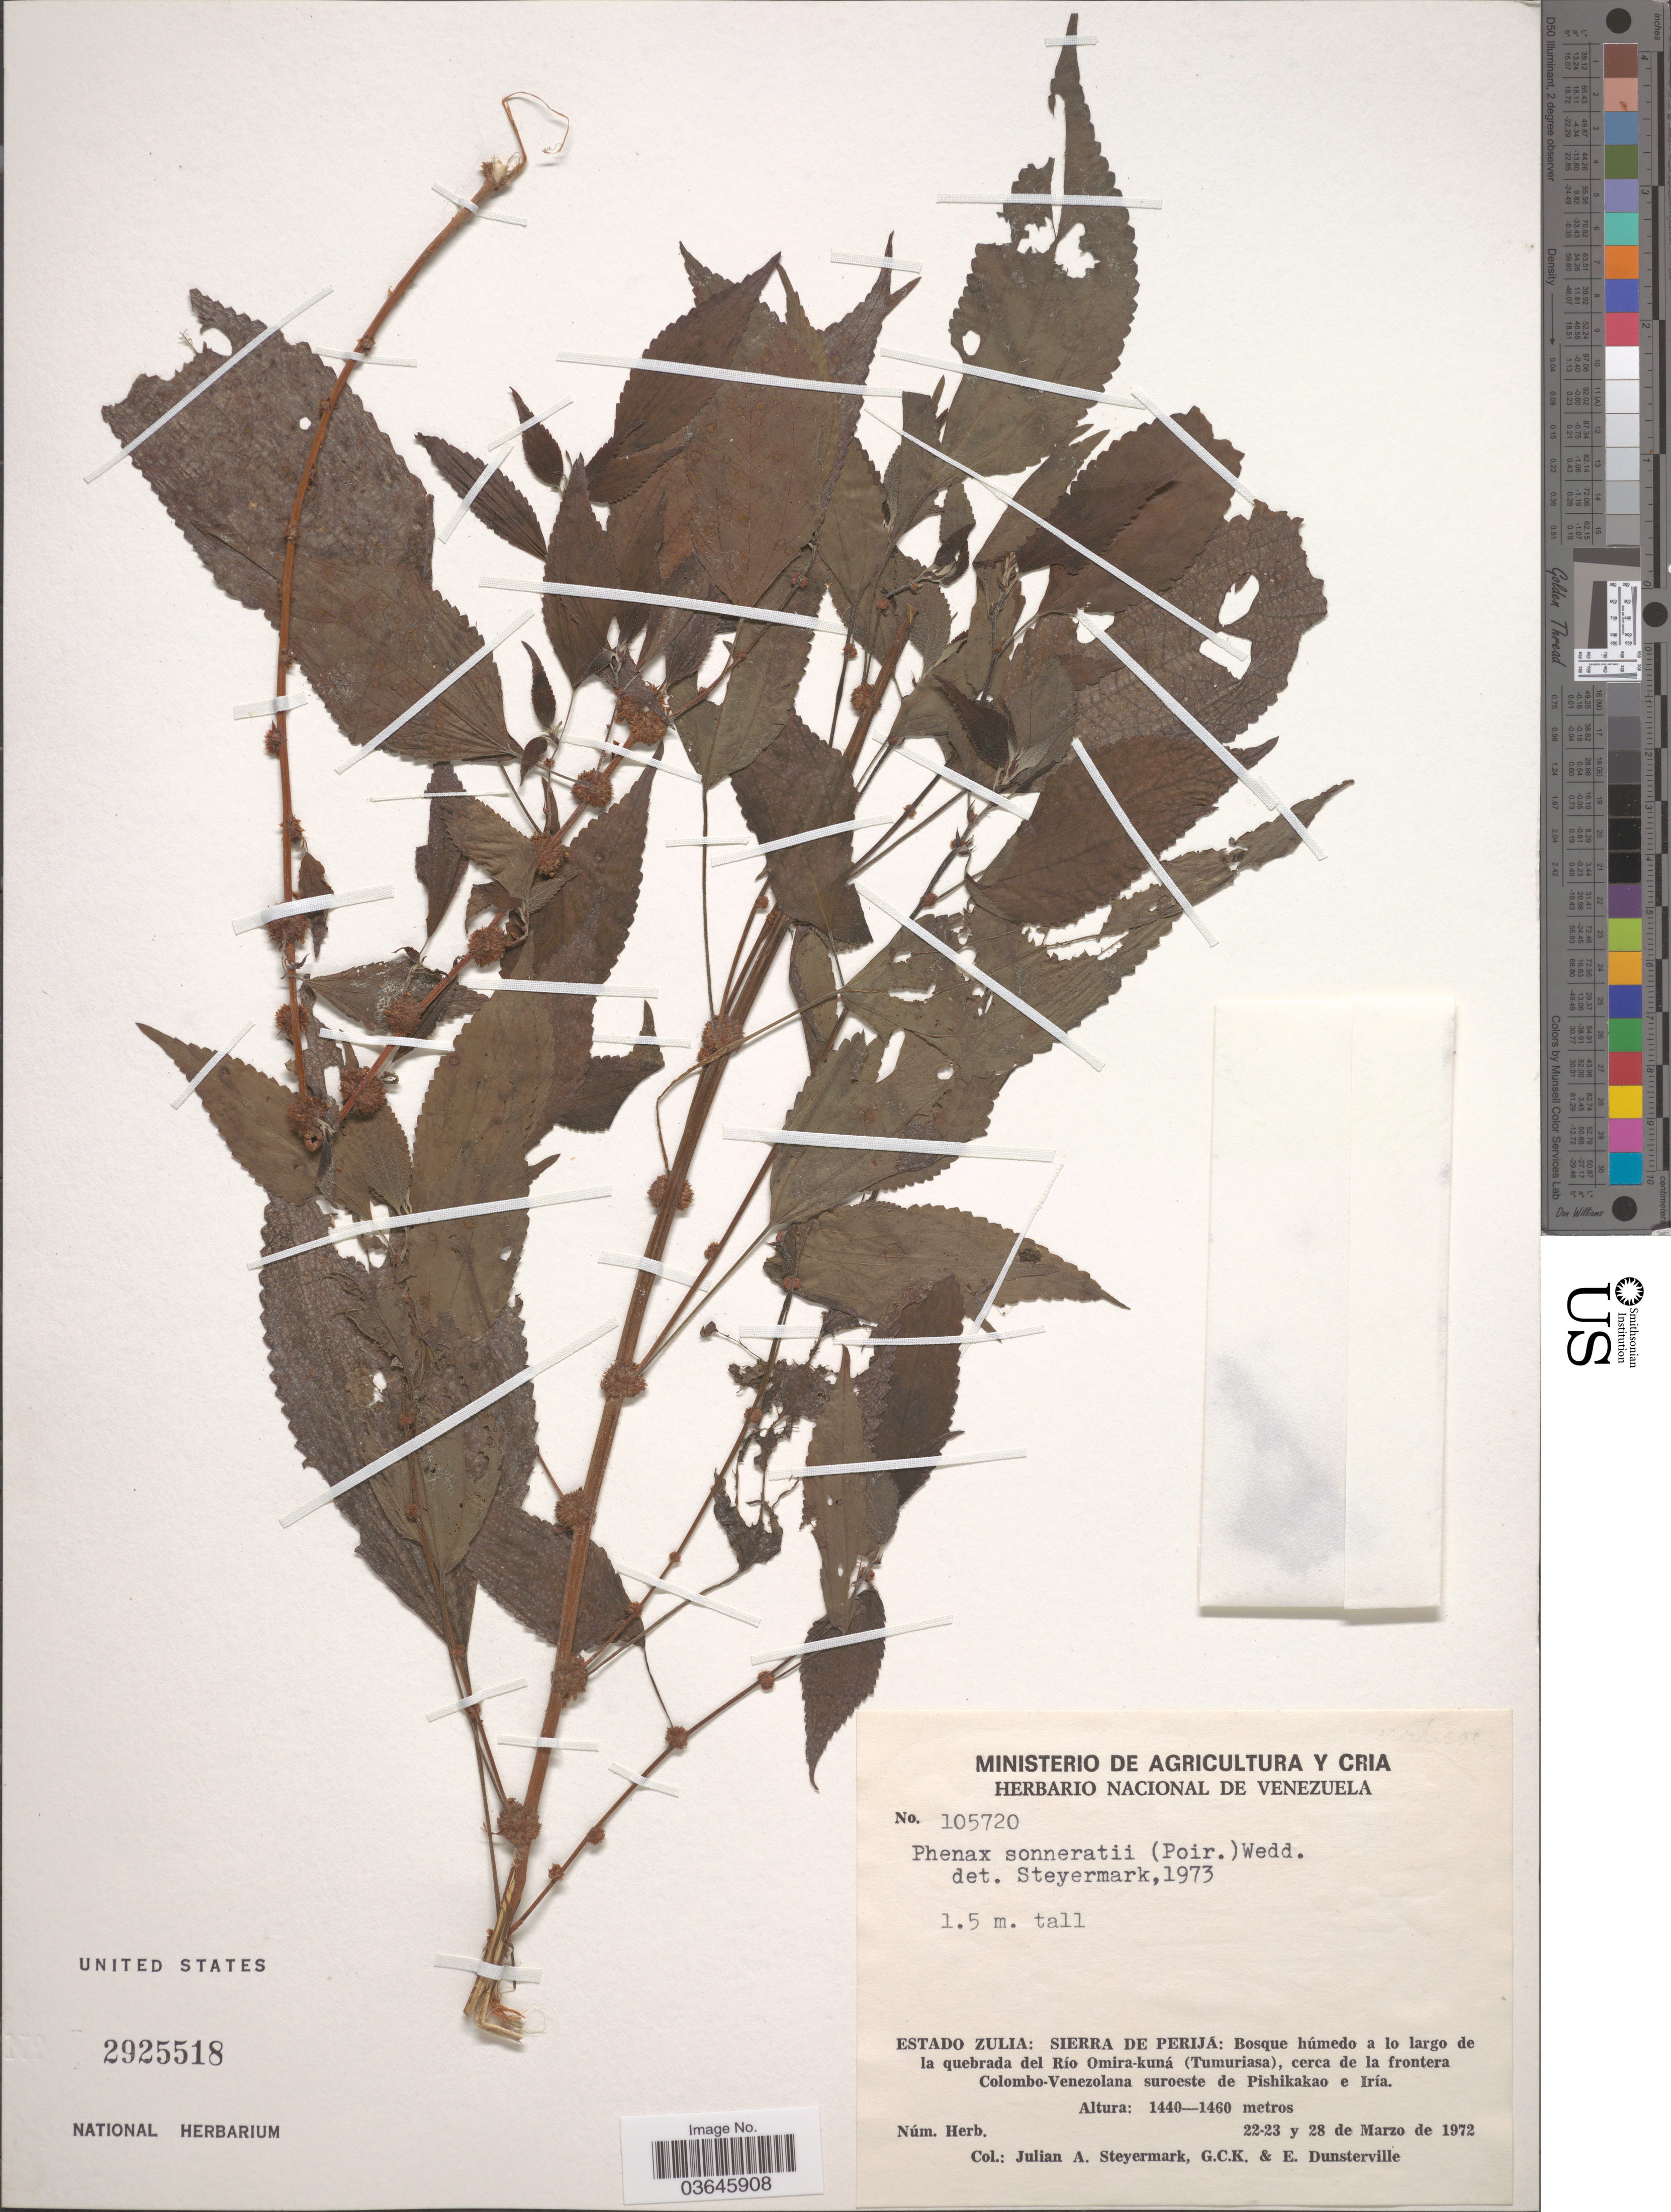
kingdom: Plantae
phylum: Tracheophyta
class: Magnoliopsida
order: Rosales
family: Urticaceae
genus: Phenax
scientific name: Phenax sonneratii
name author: (Poir.) Wedd.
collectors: J. Steyermark, G. C. K. Dunsterville & E. Dunsterville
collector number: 105720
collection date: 1972-03-22/1972-03-28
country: Venezuela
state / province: Zulia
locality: Sierra de Perijá: Bosque húmedo a lo largo de la quebrada del Río Omira-kuná (Tumuriasa), cerca de la frontera Colombo-Venezolana suroeste de Pishikakao e Iría.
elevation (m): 1440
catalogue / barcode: US 2925518